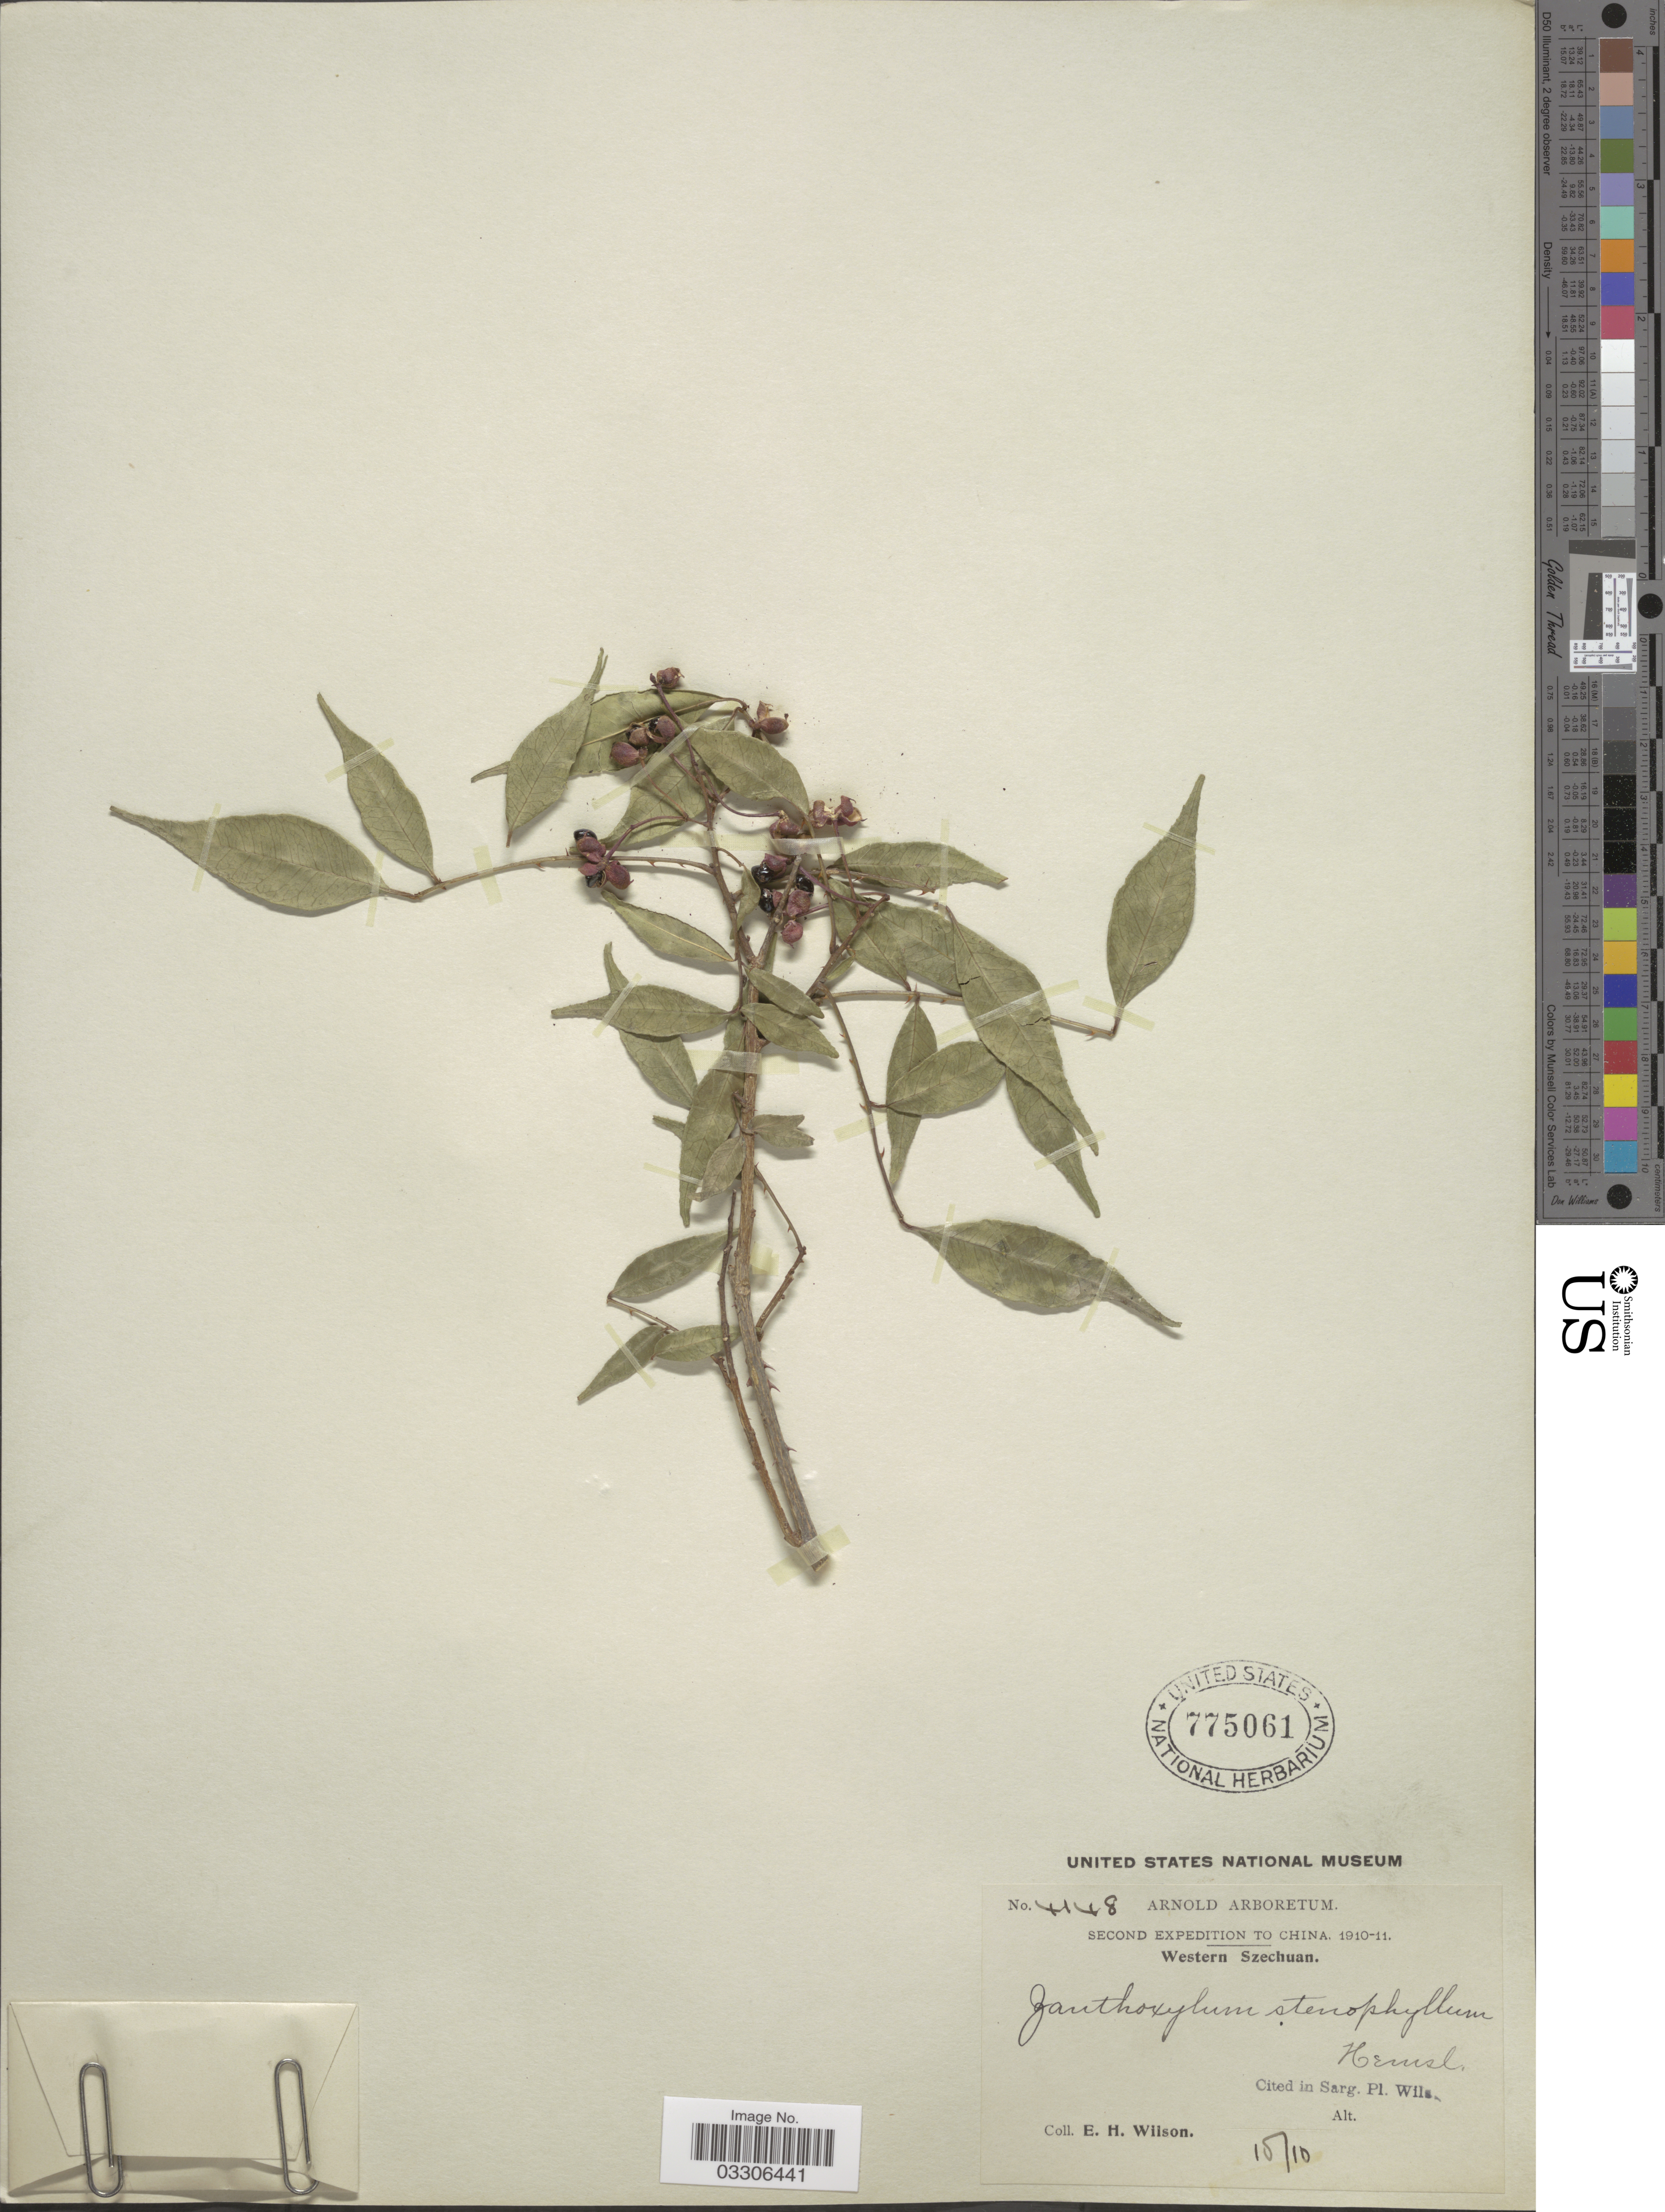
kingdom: Plantae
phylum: Tracheophyta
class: Magnoliopsida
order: Sapindales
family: Rutaceae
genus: Zanthoxylum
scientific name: Zanthoxylum stenophyllum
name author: Hemsl.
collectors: E. Wilson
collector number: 4148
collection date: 1910-10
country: China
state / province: Sichuan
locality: Western Szechuan.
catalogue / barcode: US 775061